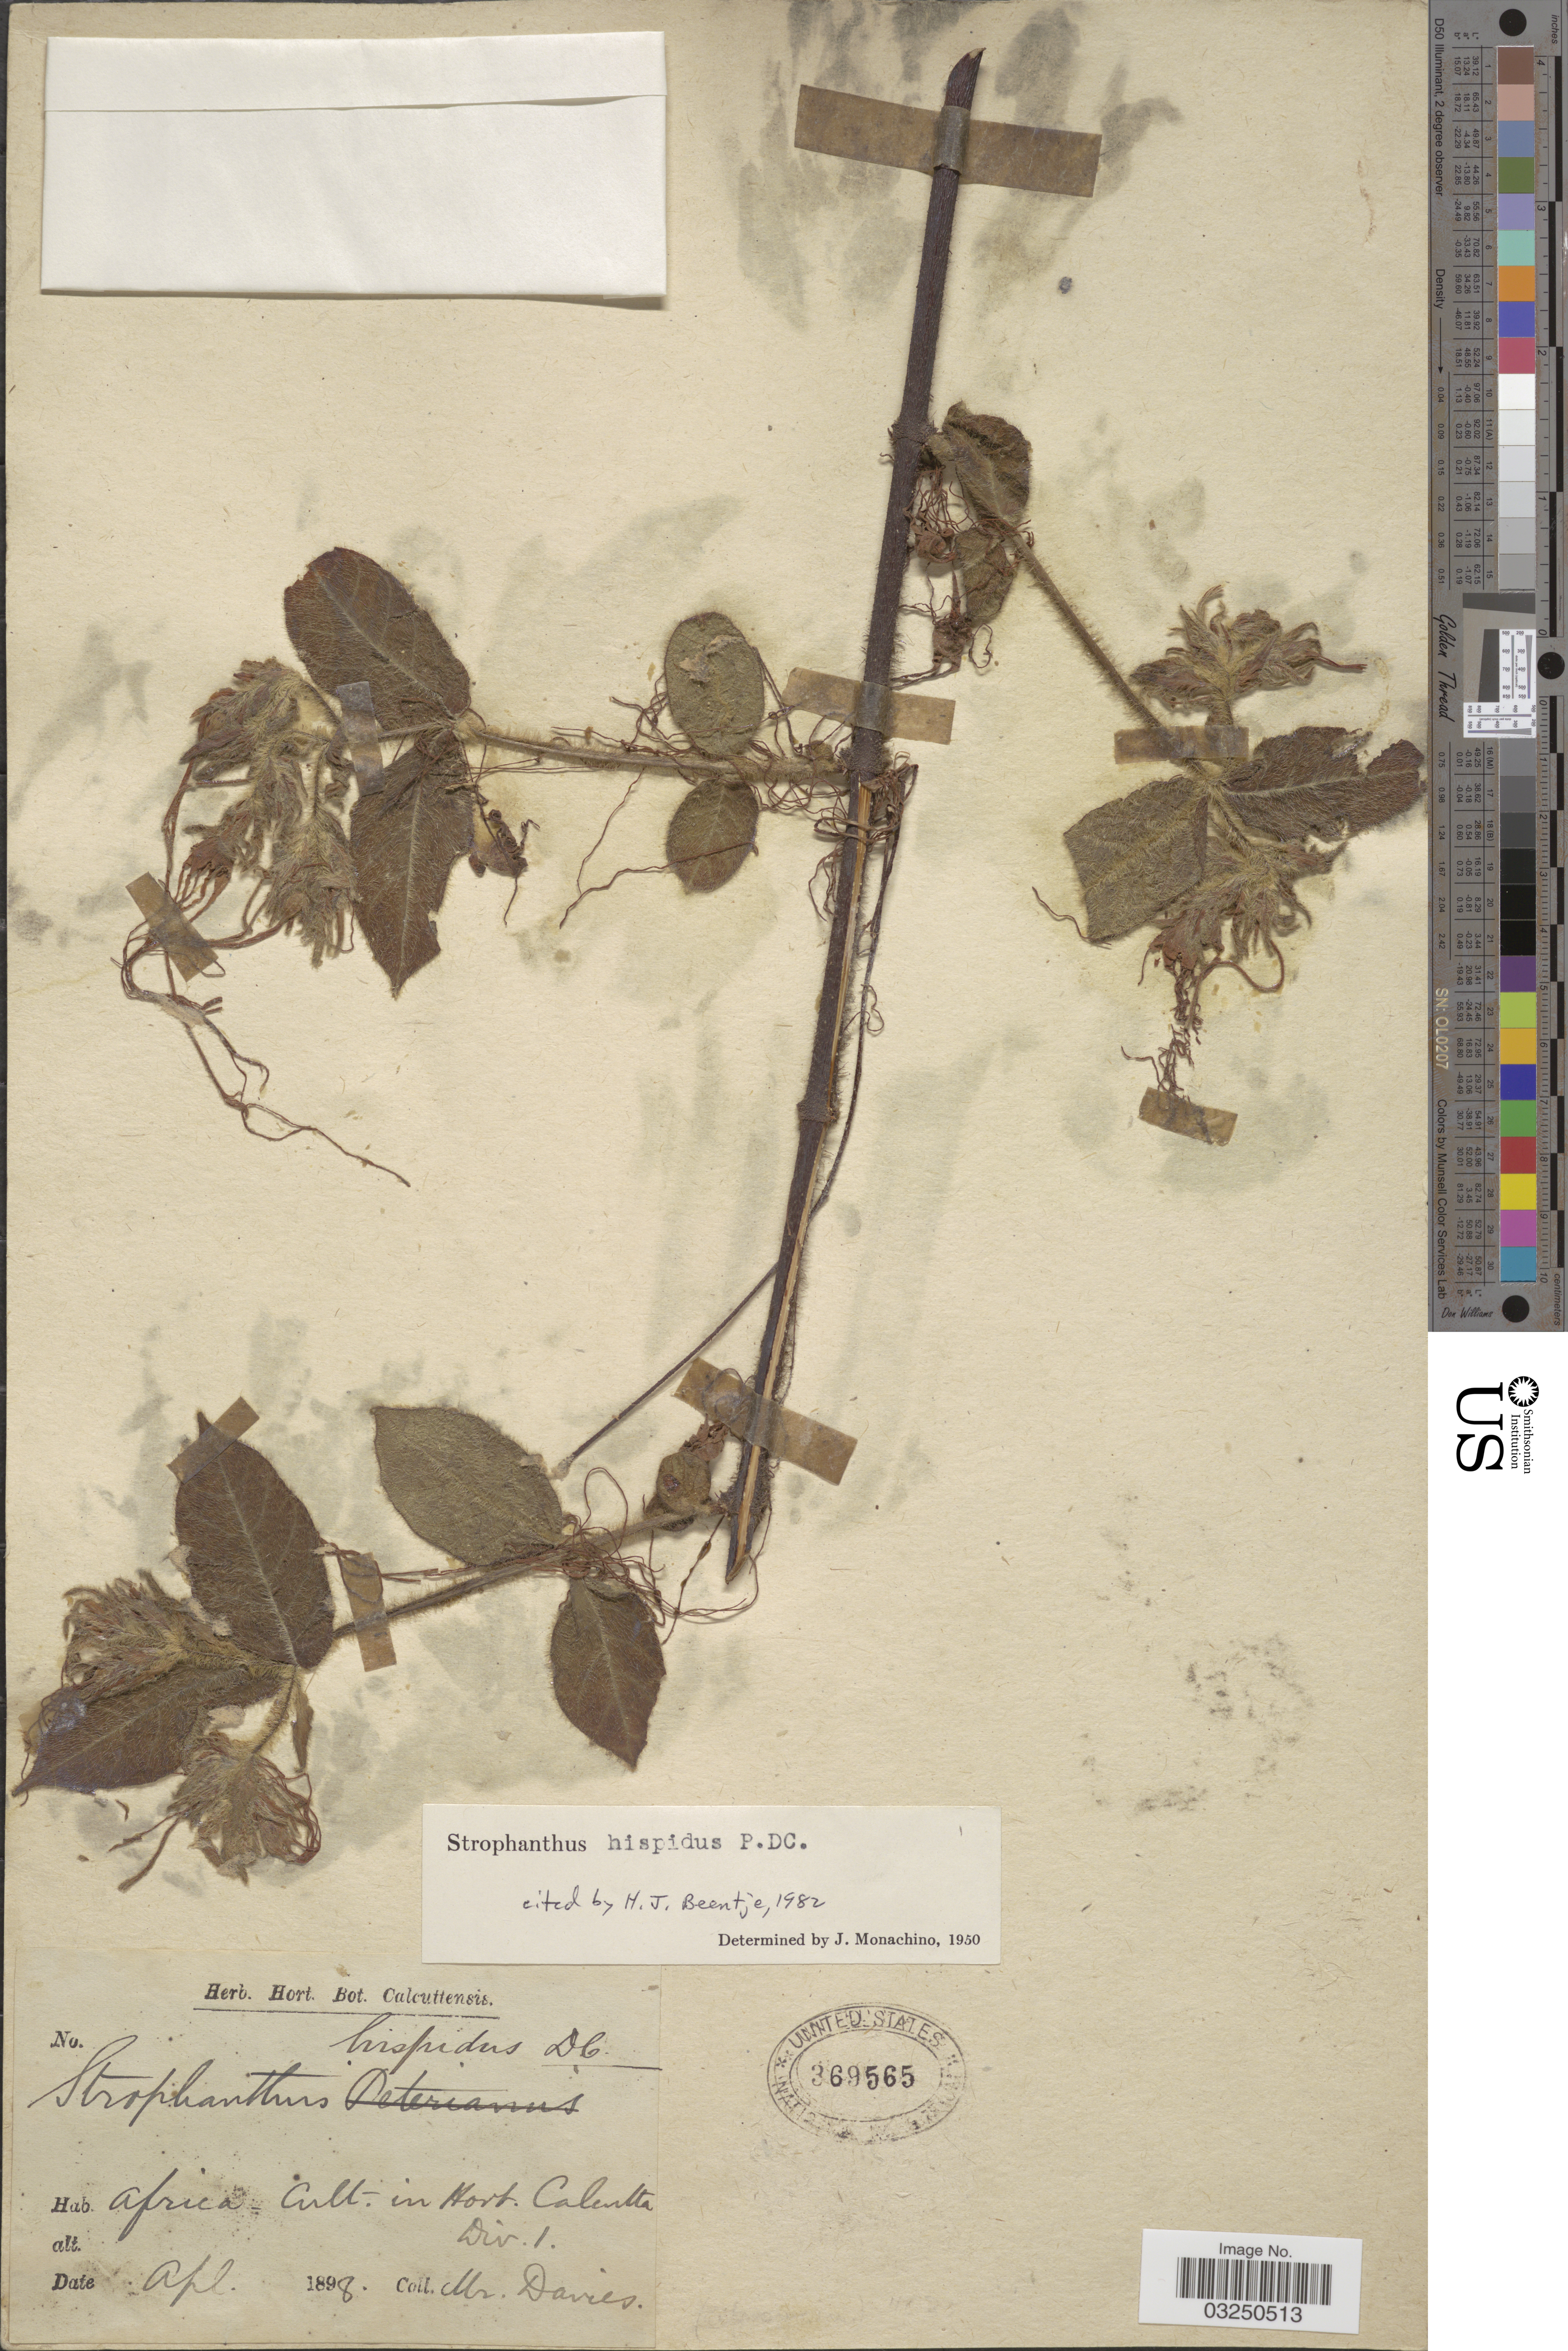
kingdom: Plantae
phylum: Tracheophyta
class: Magnoliopsida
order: Gentianales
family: Apocynaceae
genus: Strophanthus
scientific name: Strophanthus hispidus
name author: DC.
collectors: Mr. Davies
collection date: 1898-04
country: India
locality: Hort. Calcutta Div. 1.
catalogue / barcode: US 369565